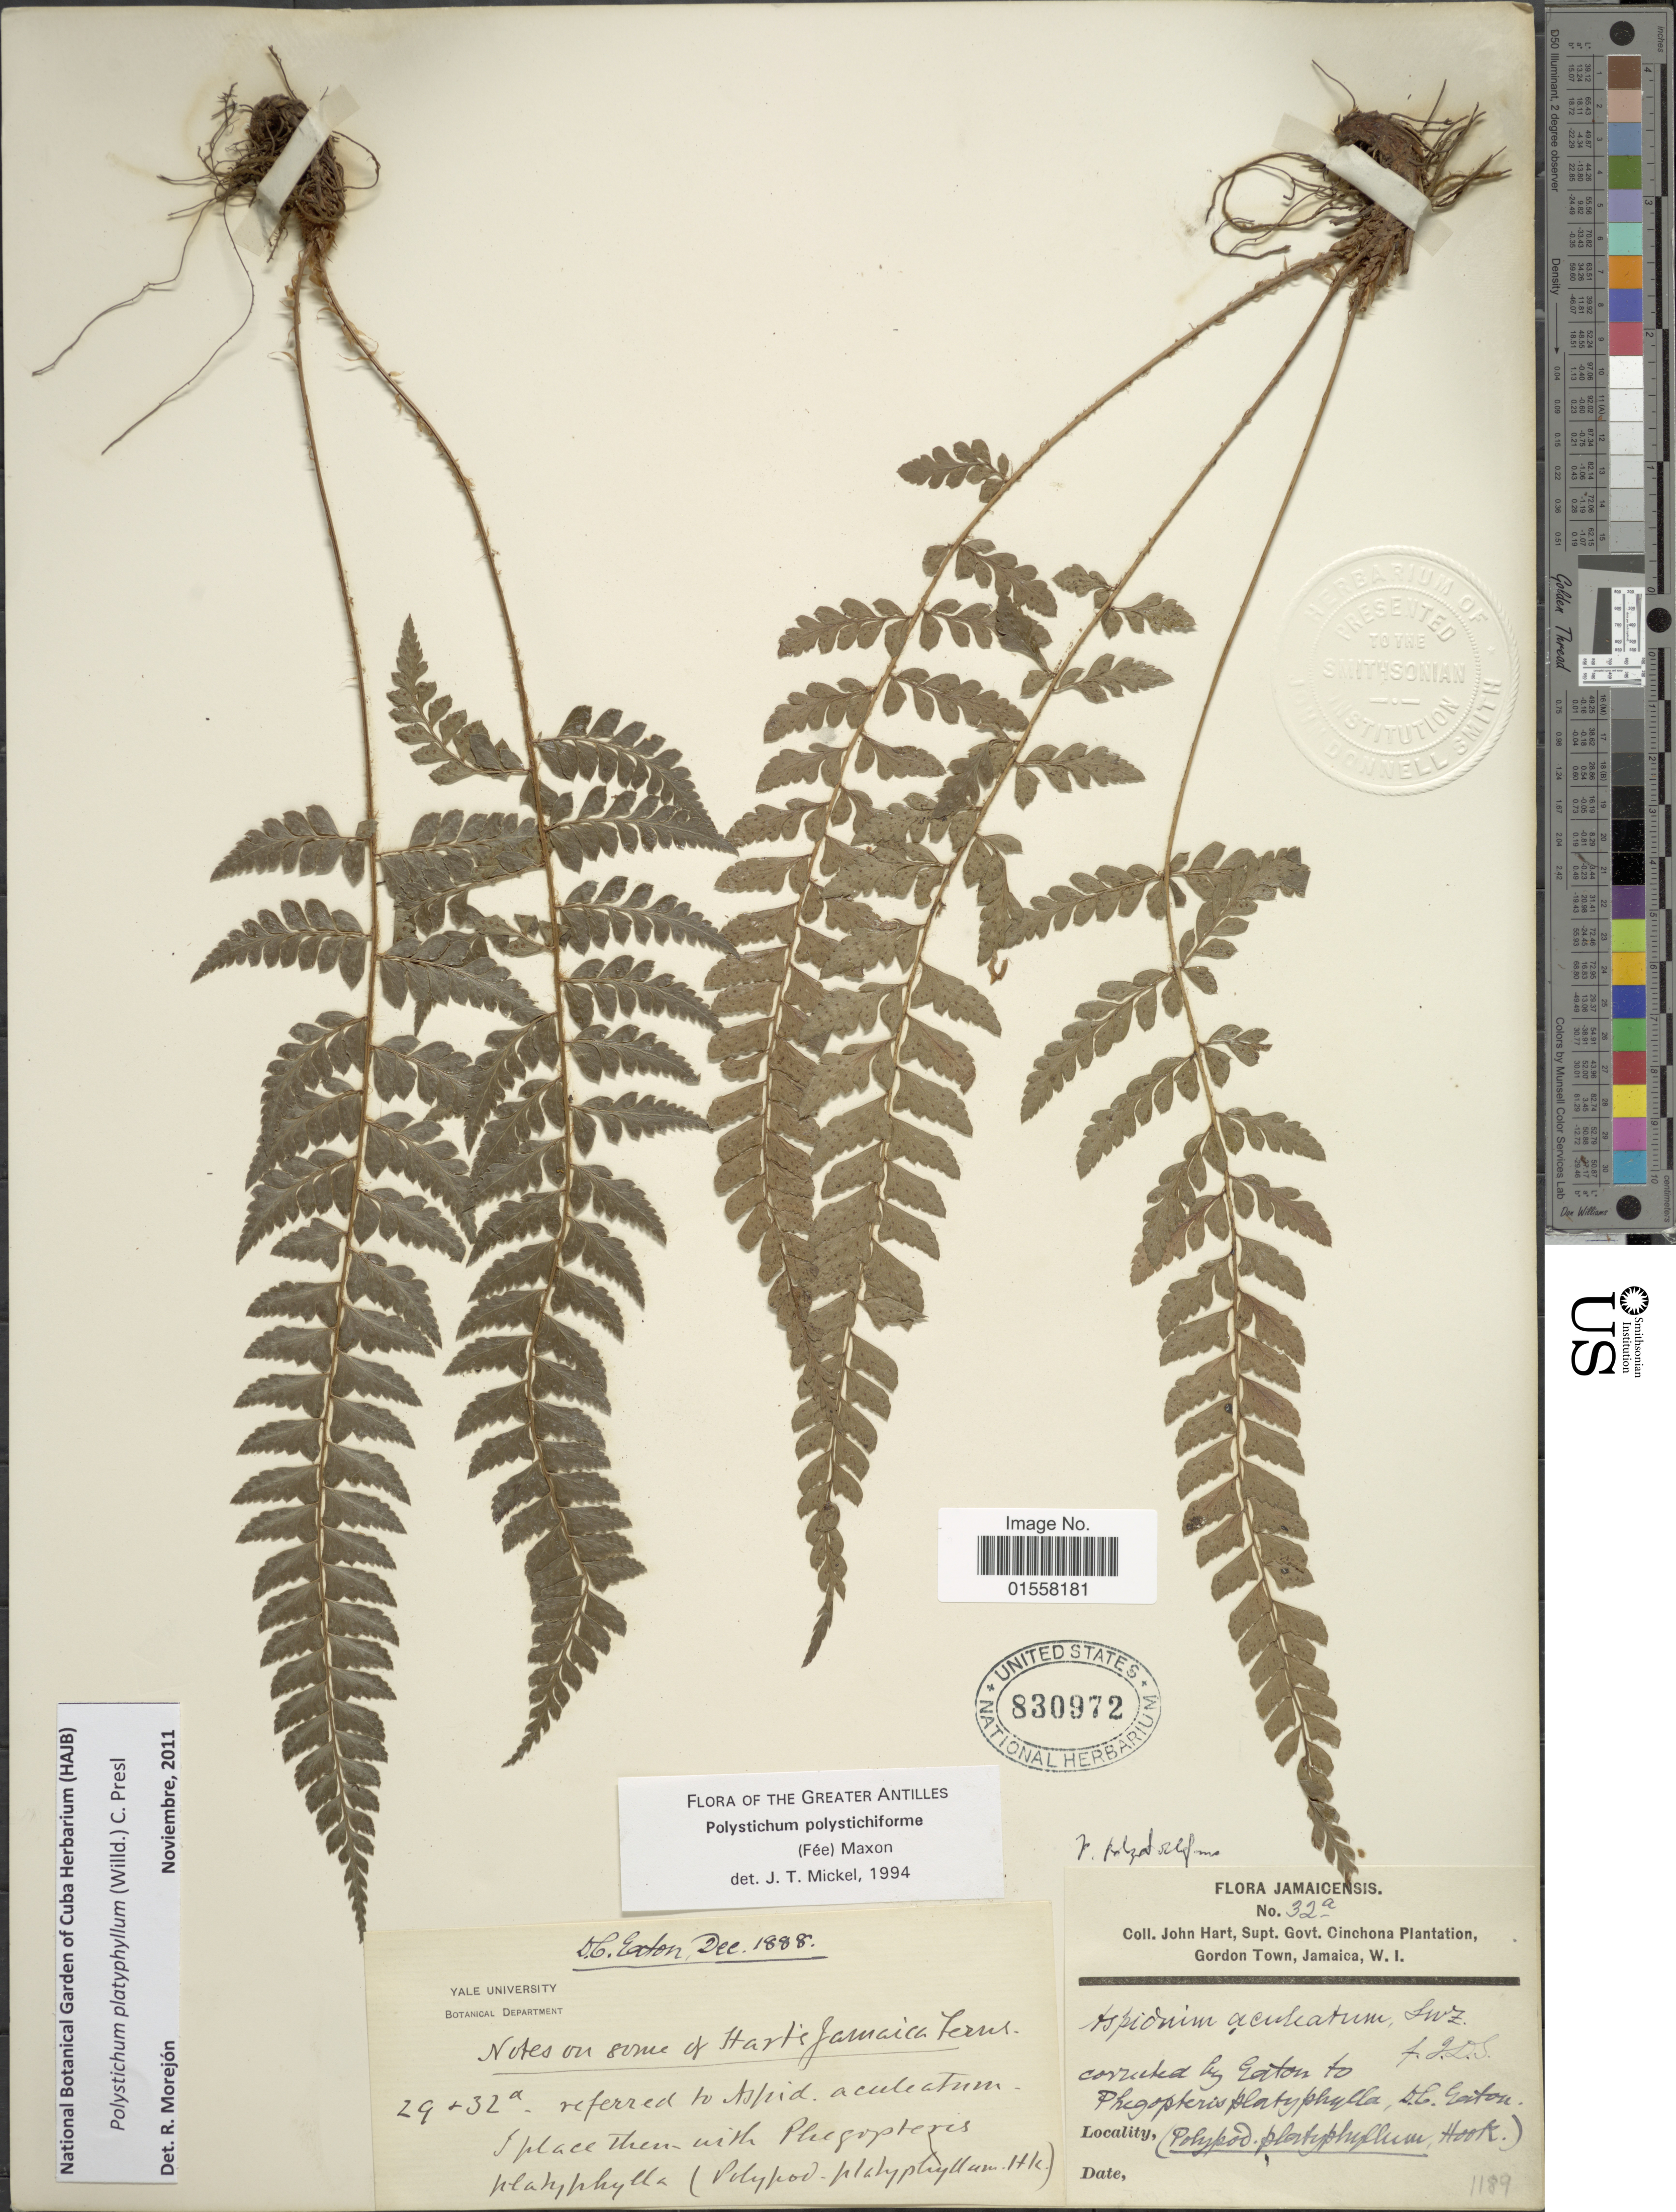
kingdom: Plantae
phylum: Tracheophyta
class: Polypodiopsida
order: Polypodiales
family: Dryopteridaceae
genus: Polystichum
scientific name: Polystichum platyphyllum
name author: (Willd.) C. Presl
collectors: J. H. Hart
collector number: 32a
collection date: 1888-12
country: Jamaica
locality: Jamaicensis.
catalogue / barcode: US 830972